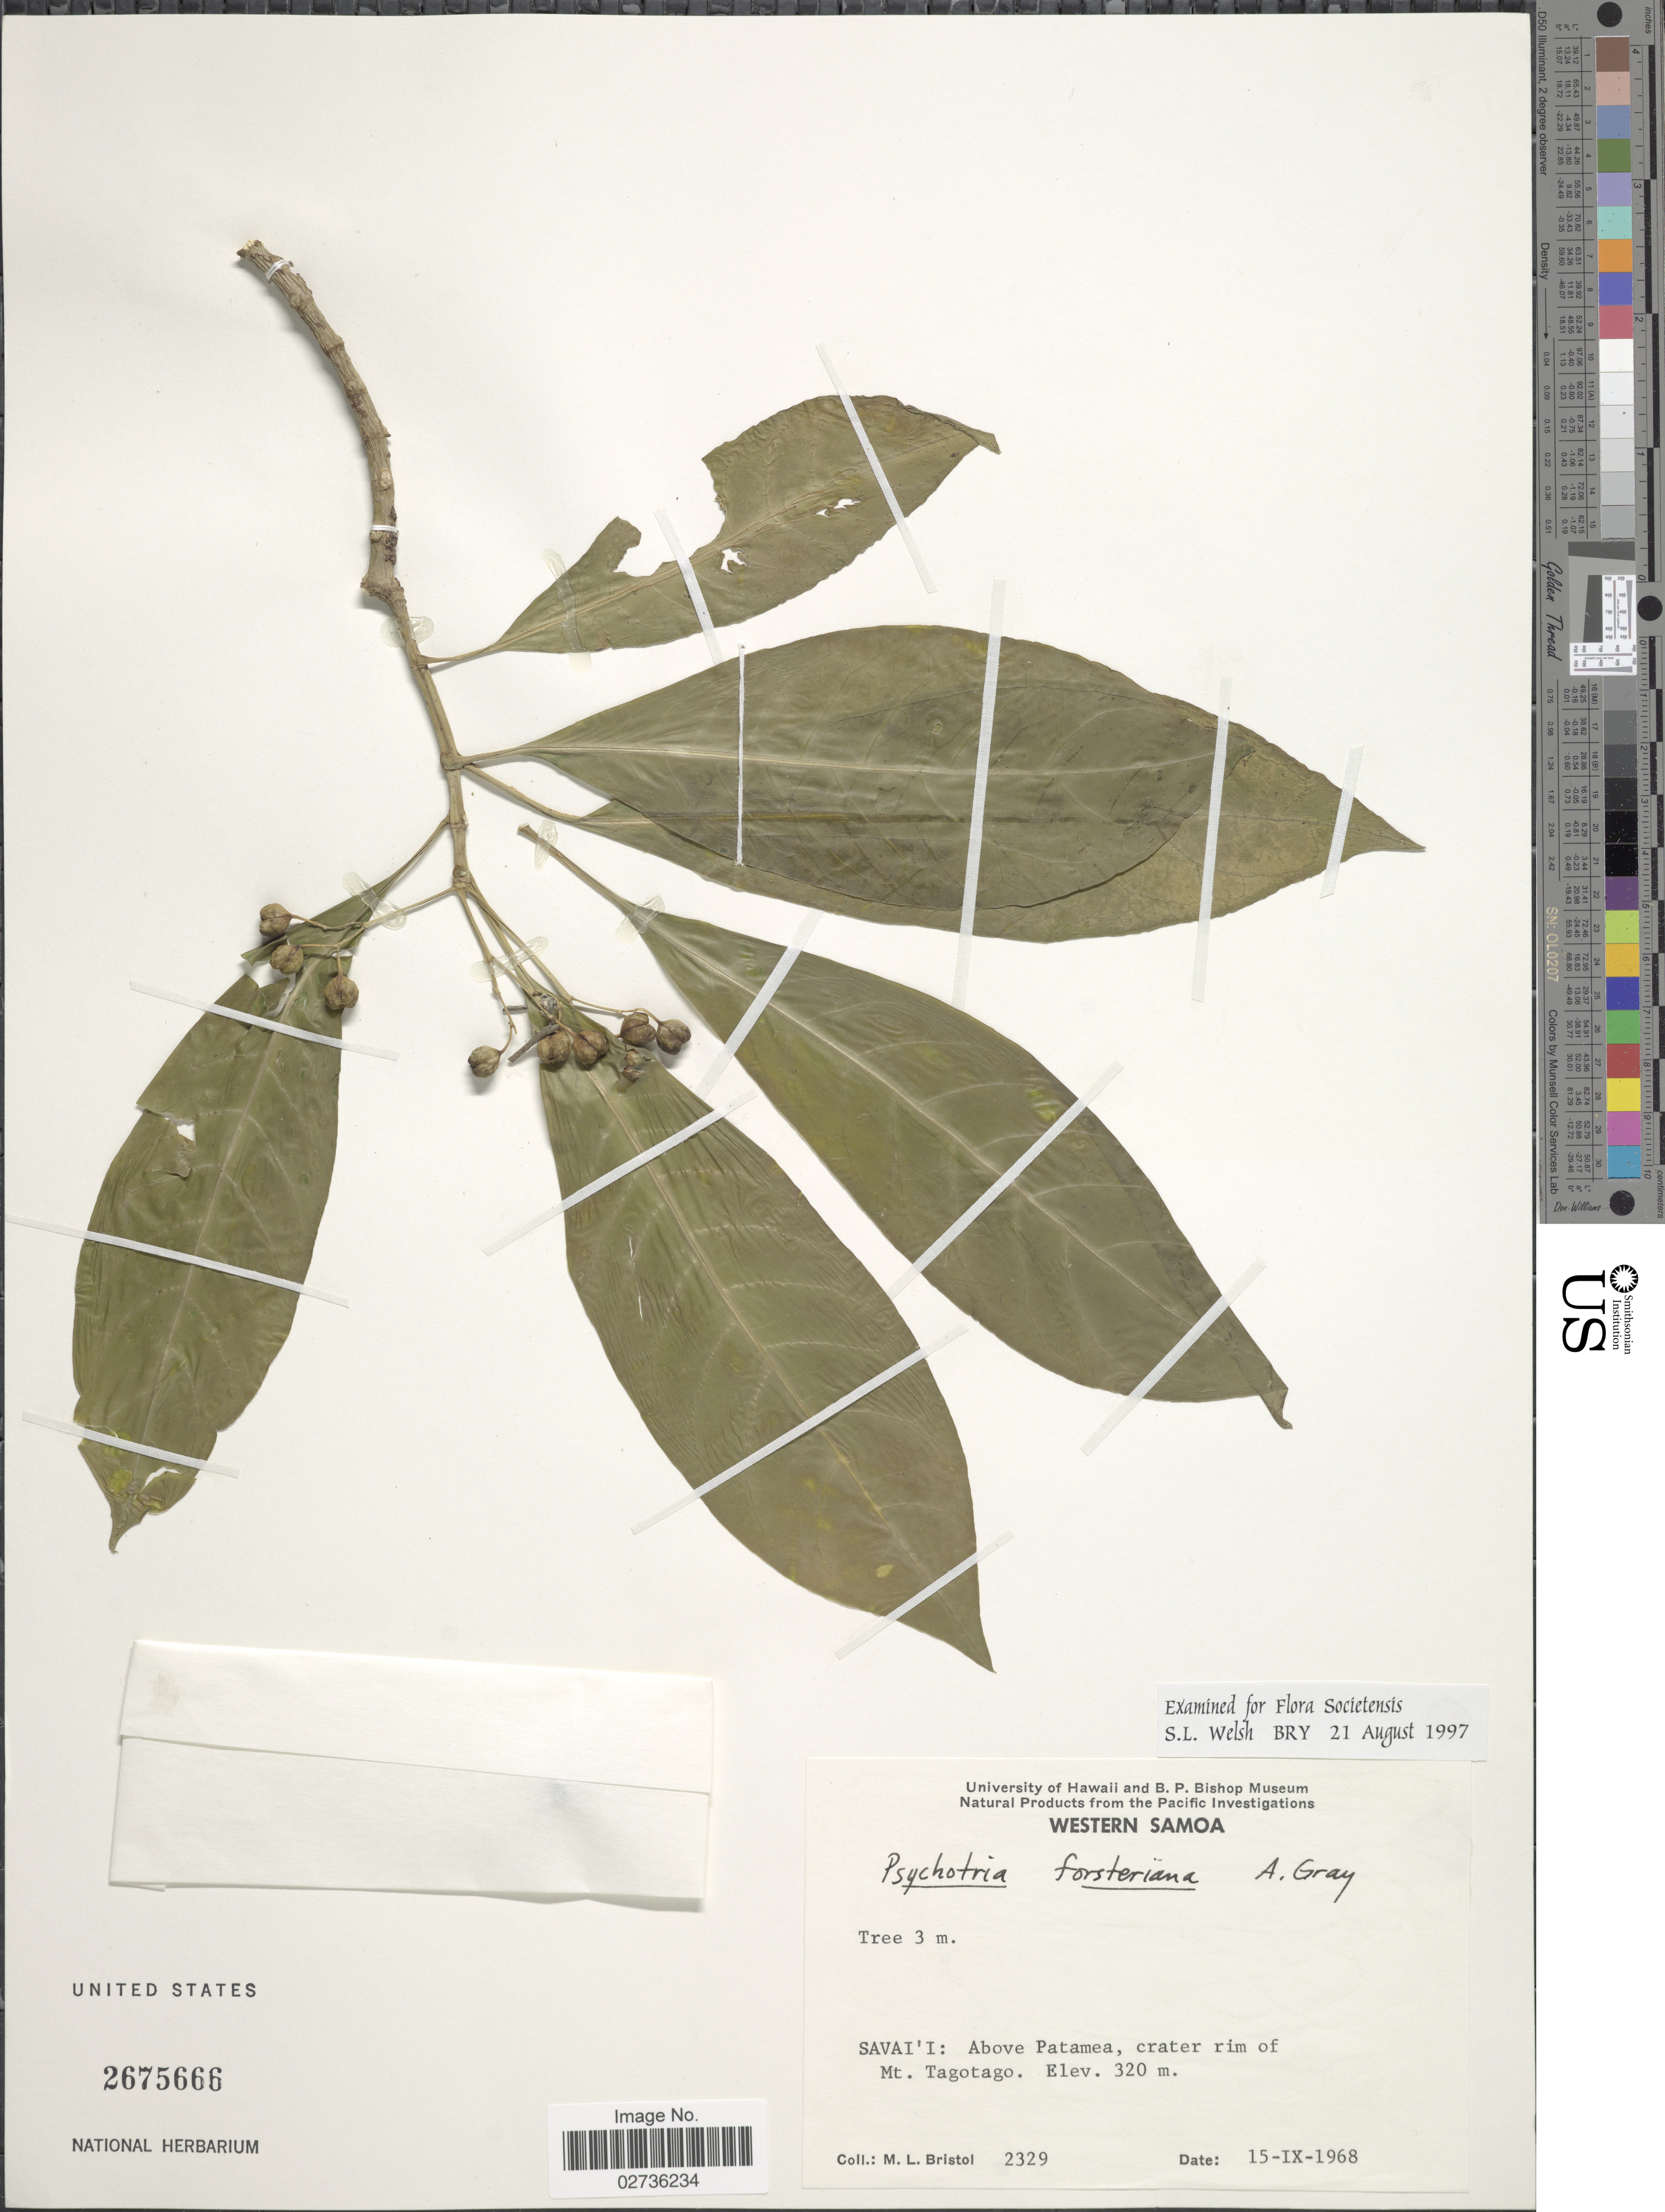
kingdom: Plantae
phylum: Tracheophyta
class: Magnoliopsida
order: Gentianales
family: Rubiaceae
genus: Psychotria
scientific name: Psychotria forsteriana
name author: A. Gray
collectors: M. L. Bristol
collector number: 2329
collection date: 1968-09-15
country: Samoa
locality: Savai'i: Above Patamea, crater rim of Mt. Tagotago.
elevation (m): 320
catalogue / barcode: US 2675666